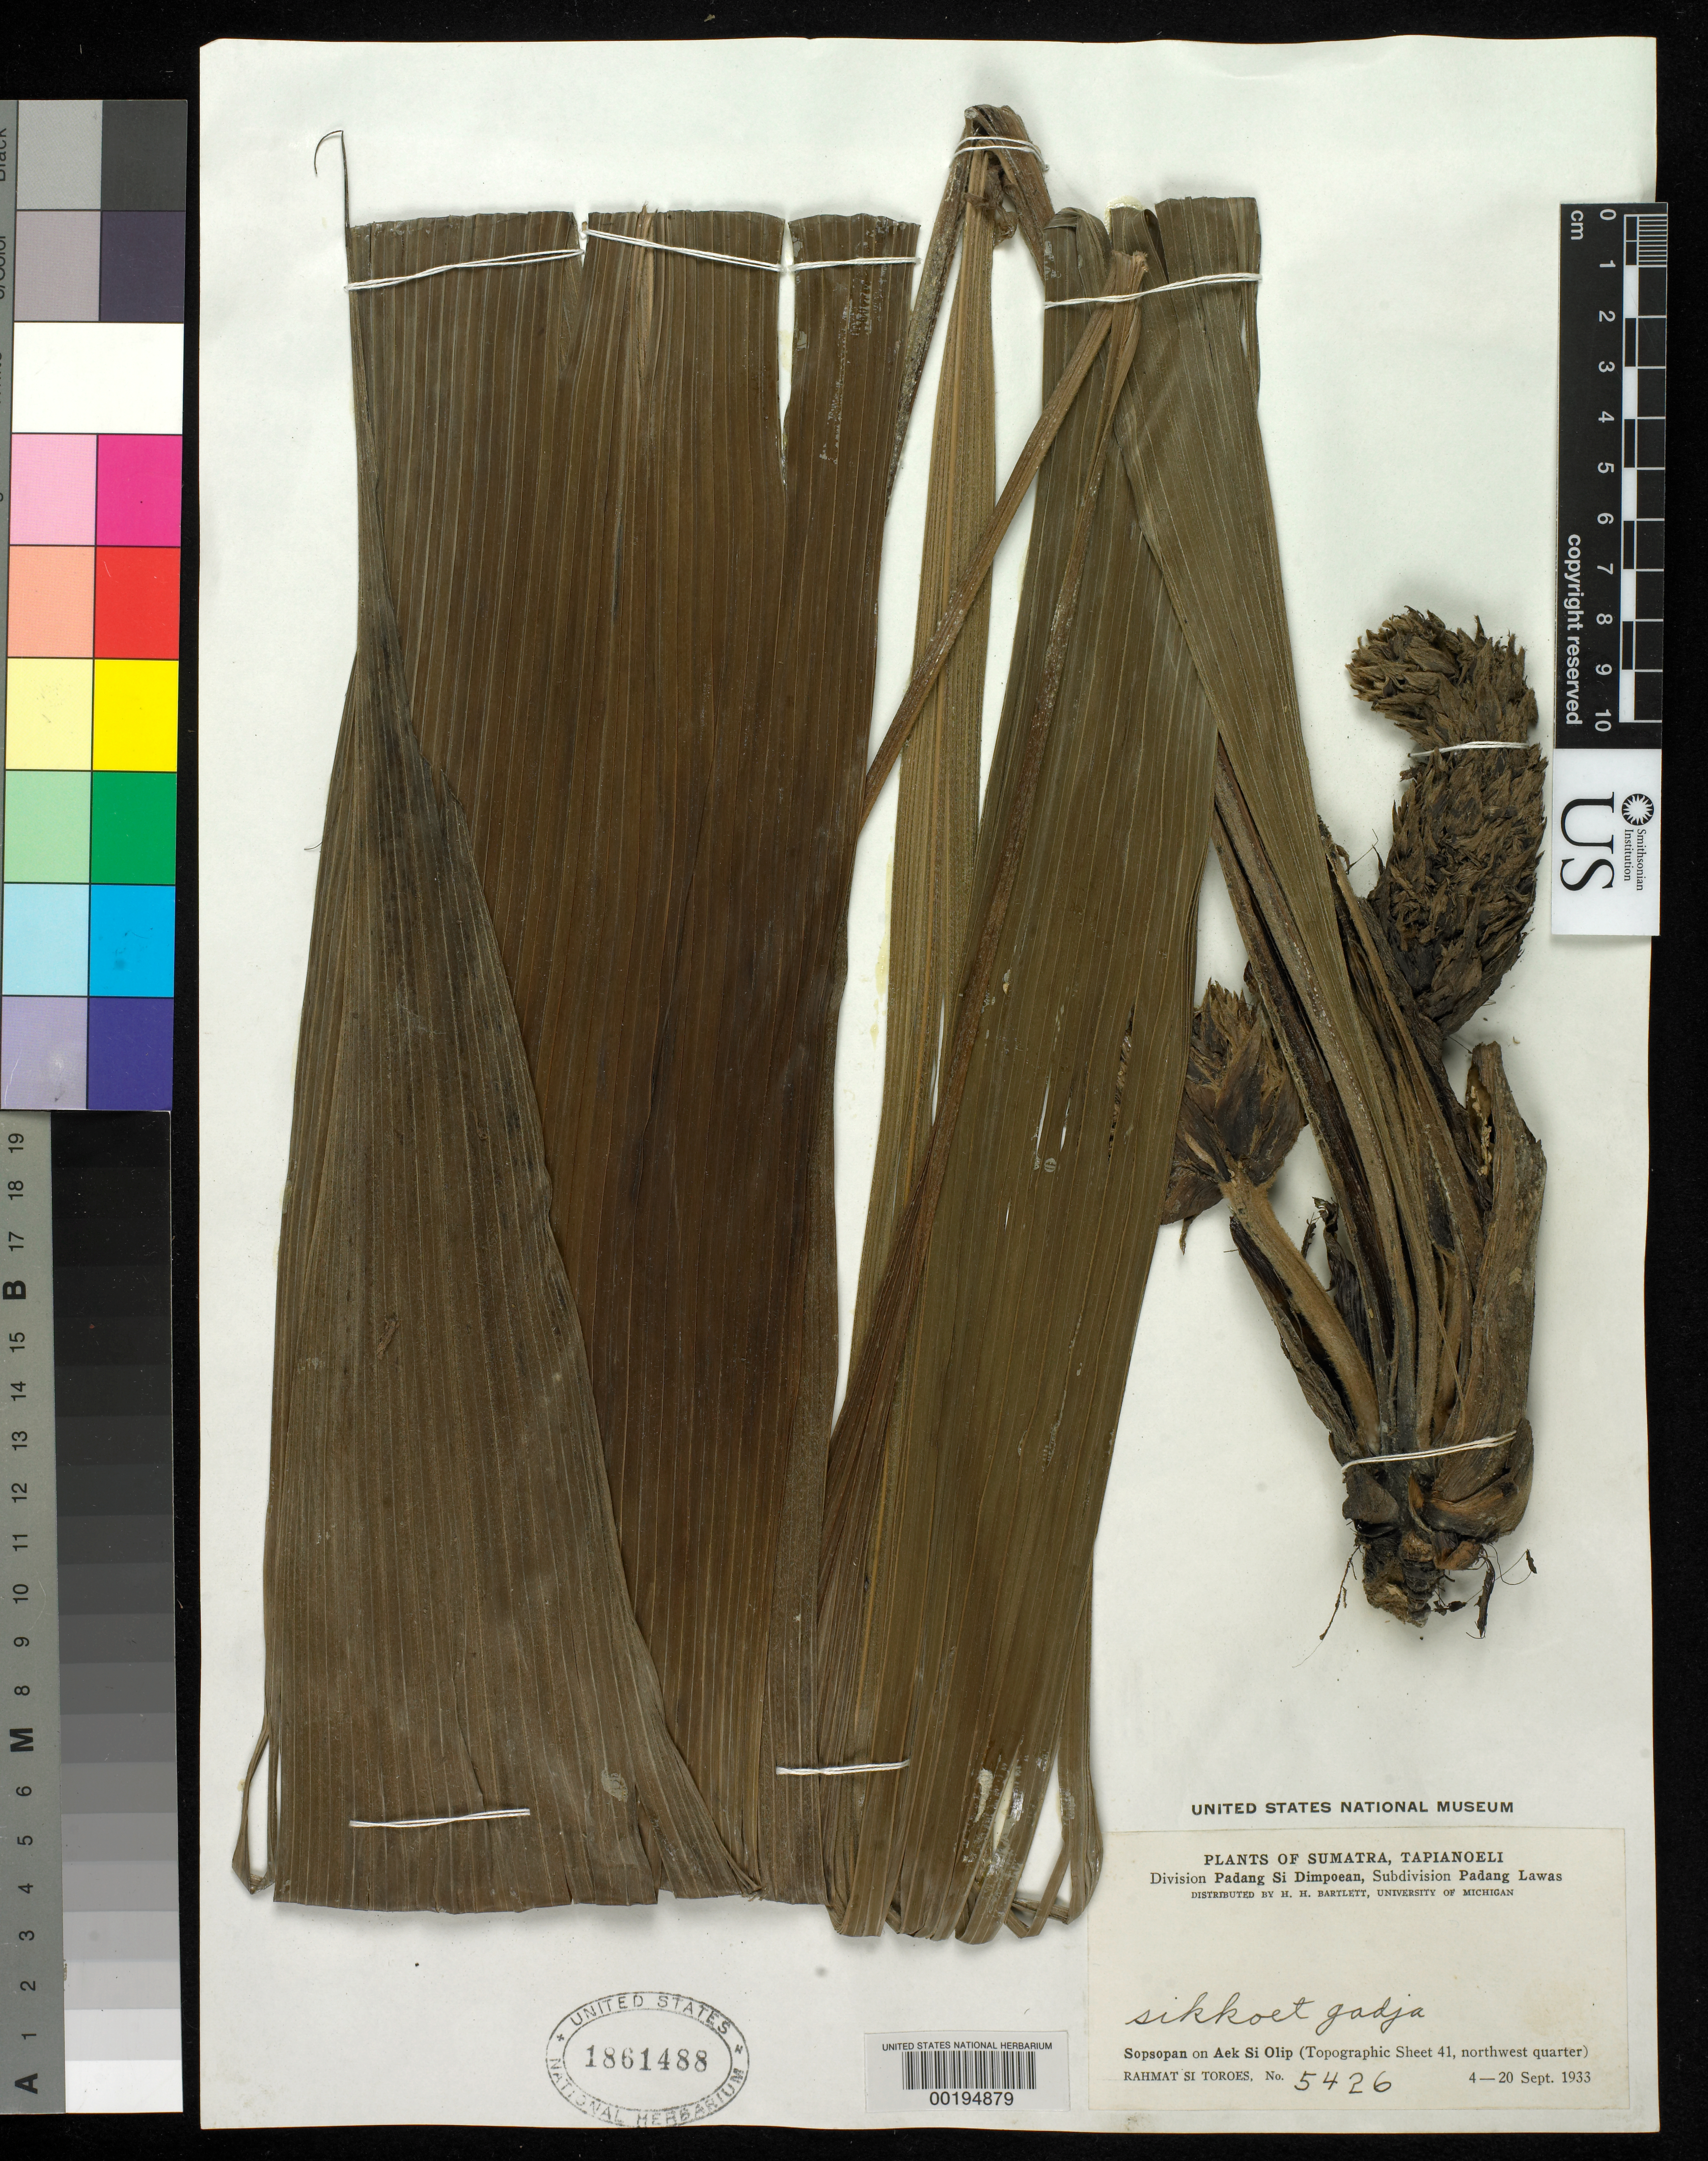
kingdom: Plantae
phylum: Tracheophyta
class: Liliopsida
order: Asparagales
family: Hypoxidaceae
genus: Curculigo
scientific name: Curculigo sp.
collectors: Rahmat Si Boeea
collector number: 5426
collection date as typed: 04 Sep 1933 to 20 Sep 1933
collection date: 1933-09-04/1933-09-20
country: Indonesia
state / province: Sumatra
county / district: Sumatera Utara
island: Sumatra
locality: Padang si dimpoean, sikkoet gadja, sopsopan on aek si olip, padang lawas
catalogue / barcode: US 1861488